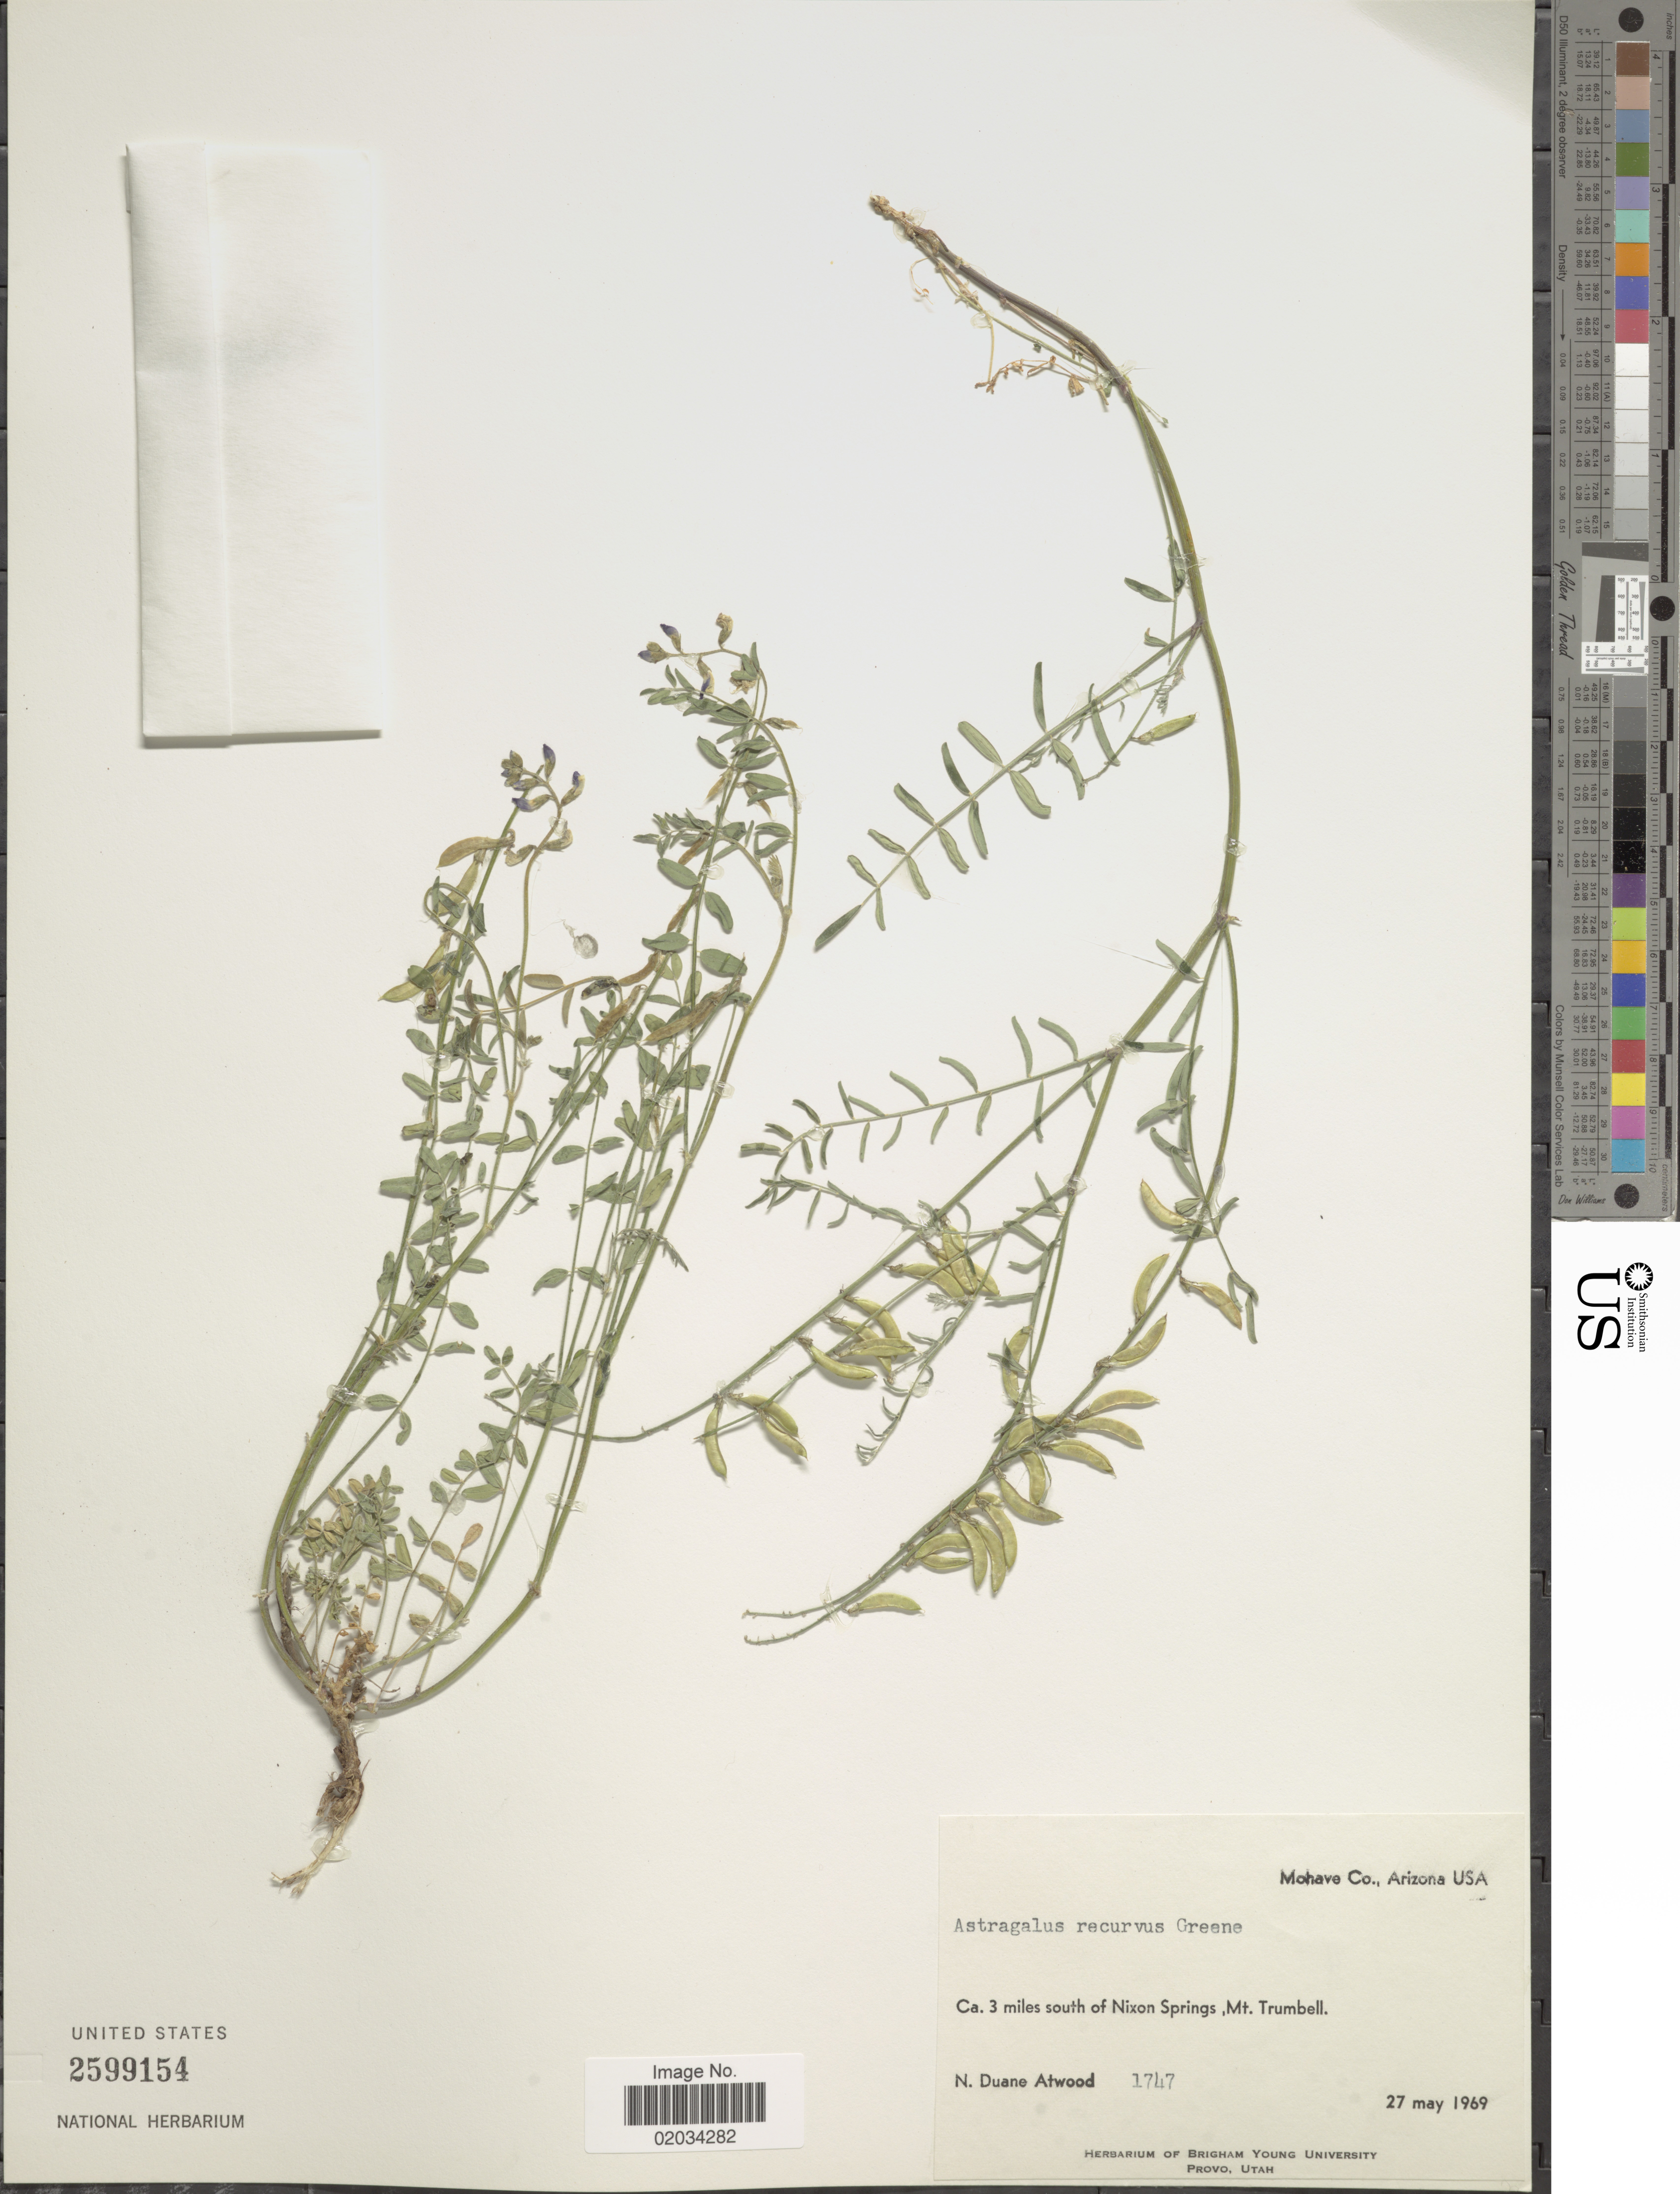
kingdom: Plantae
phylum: Tracheophyta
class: Magnoliopsida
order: Fabales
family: Fabaceae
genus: Astragalus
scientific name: Astragalus recurvus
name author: Greene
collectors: D. Atwood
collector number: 1747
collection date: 1969-05-27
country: United States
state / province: Arizona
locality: Mohave Co., USA, ca 3 miles south of Nixon Springs, Mt. Trumbell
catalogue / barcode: US 2599154